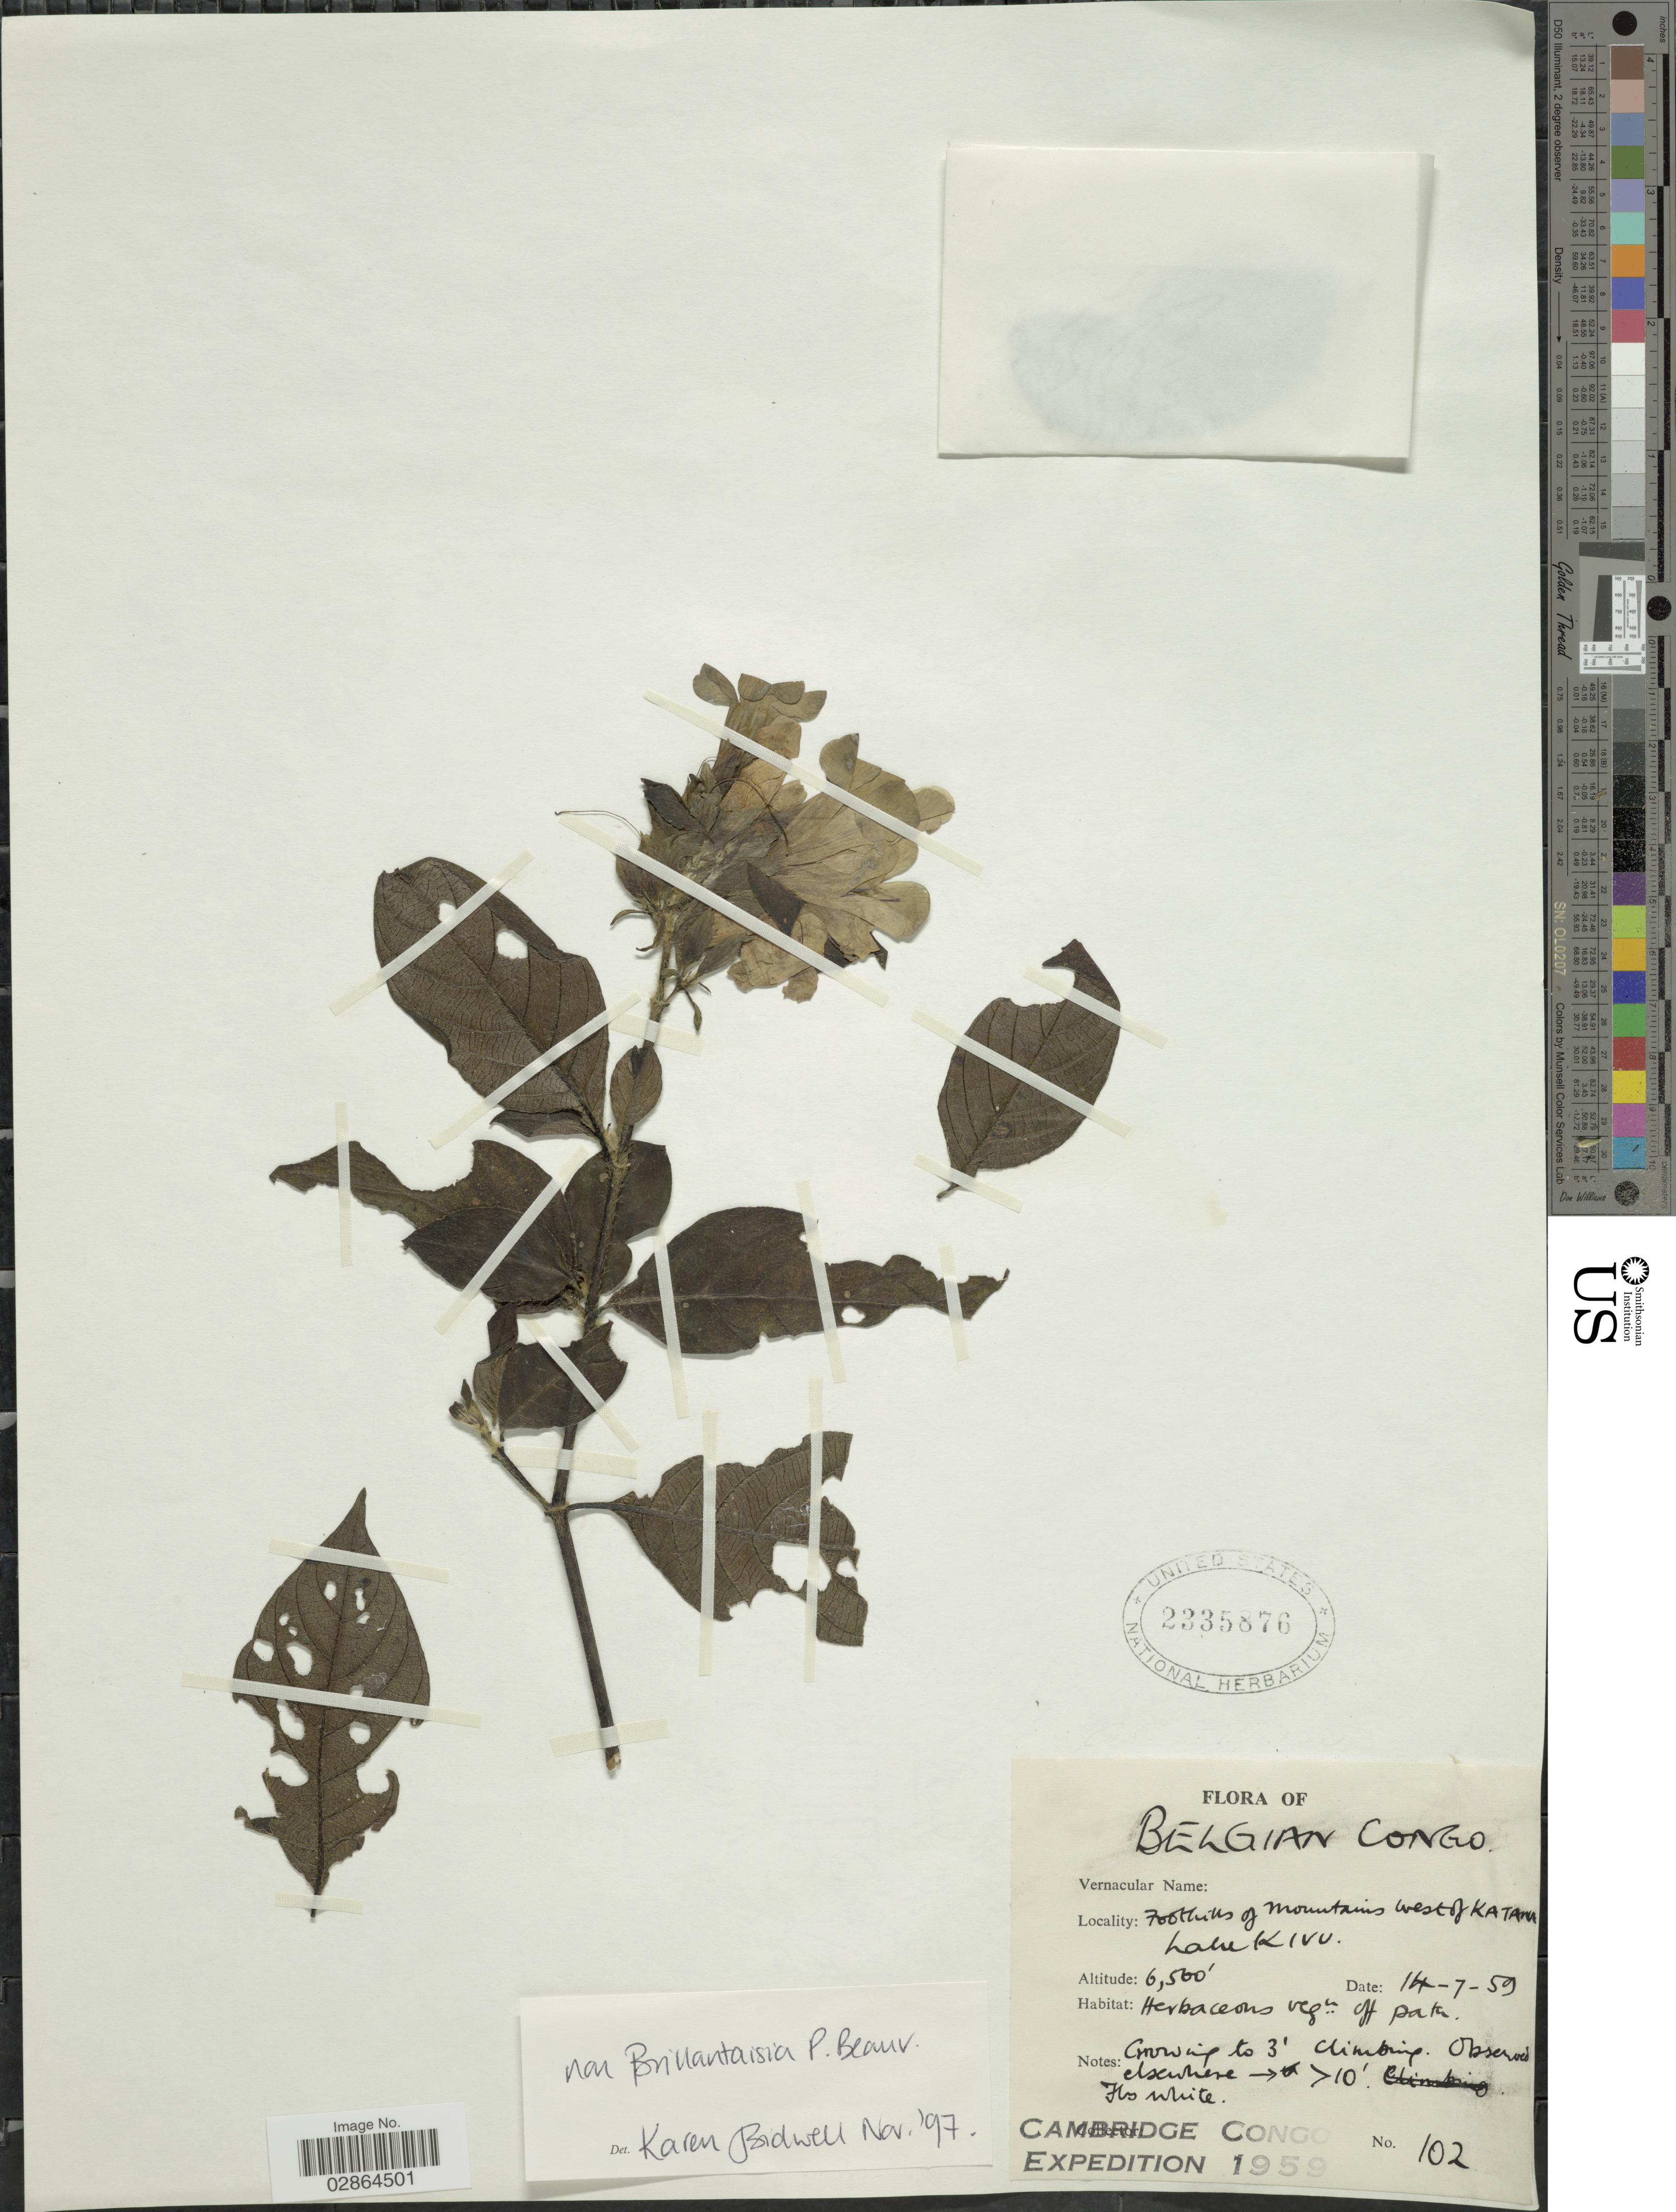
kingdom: Plantae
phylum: Tracheophyta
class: Magnoliopsida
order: Lamiales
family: Acanthaceae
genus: Barleria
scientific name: Barleria sp.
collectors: Cambridge Congo Expedition 1959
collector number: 102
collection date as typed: Transcribed d/m/y: 14/7/59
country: Congo, Democratic Republic of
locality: Belgian Congo. Foothills of mountains west of Katana. Lake Kivu.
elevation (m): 1981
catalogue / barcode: US 2335876